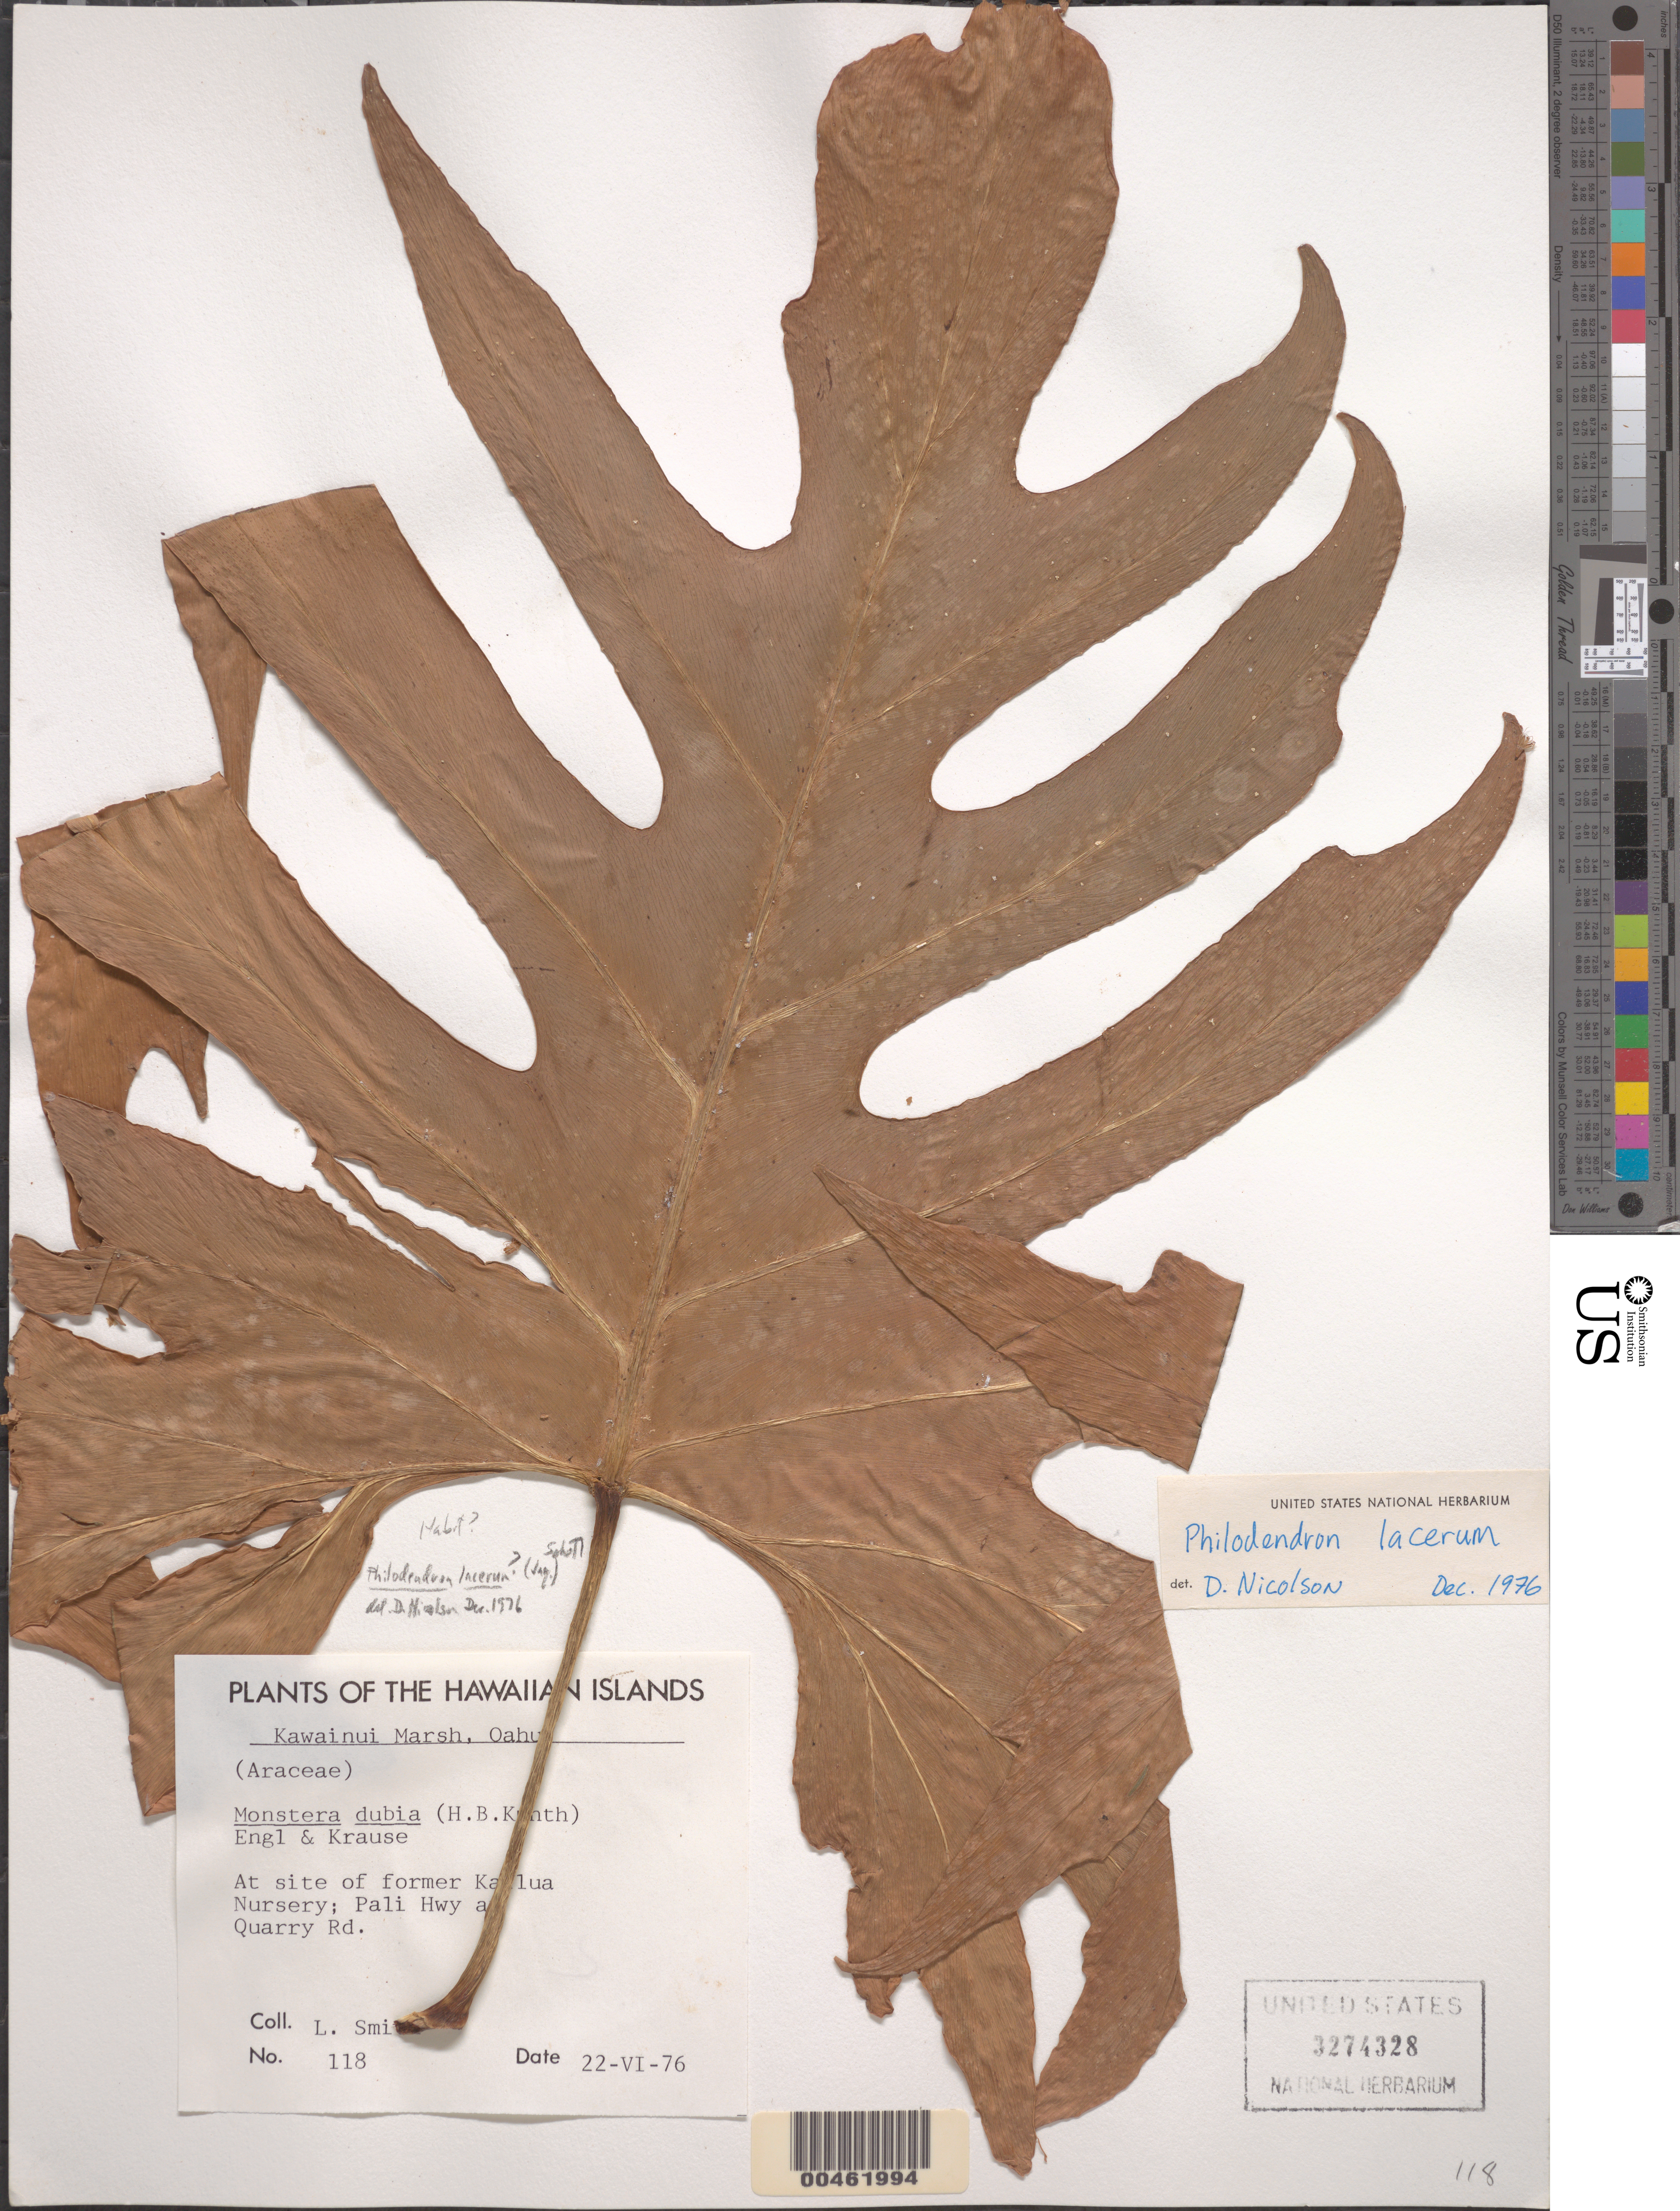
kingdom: Plantae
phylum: Tracheophyta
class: Liliopsida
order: Alismatales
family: Araceae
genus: Philodendron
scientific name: Philodendron lacerum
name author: (Jacq.) Schott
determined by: Nicholson, D.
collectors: L. Smith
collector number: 118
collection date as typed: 22 Jun 1976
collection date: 1976-06-22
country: United States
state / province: Hawaii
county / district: Honolulu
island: Oahu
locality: Kawainui Marsh, at site of former Kailua Nursery, Pali Highway at Quarry Road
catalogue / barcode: US 3274328